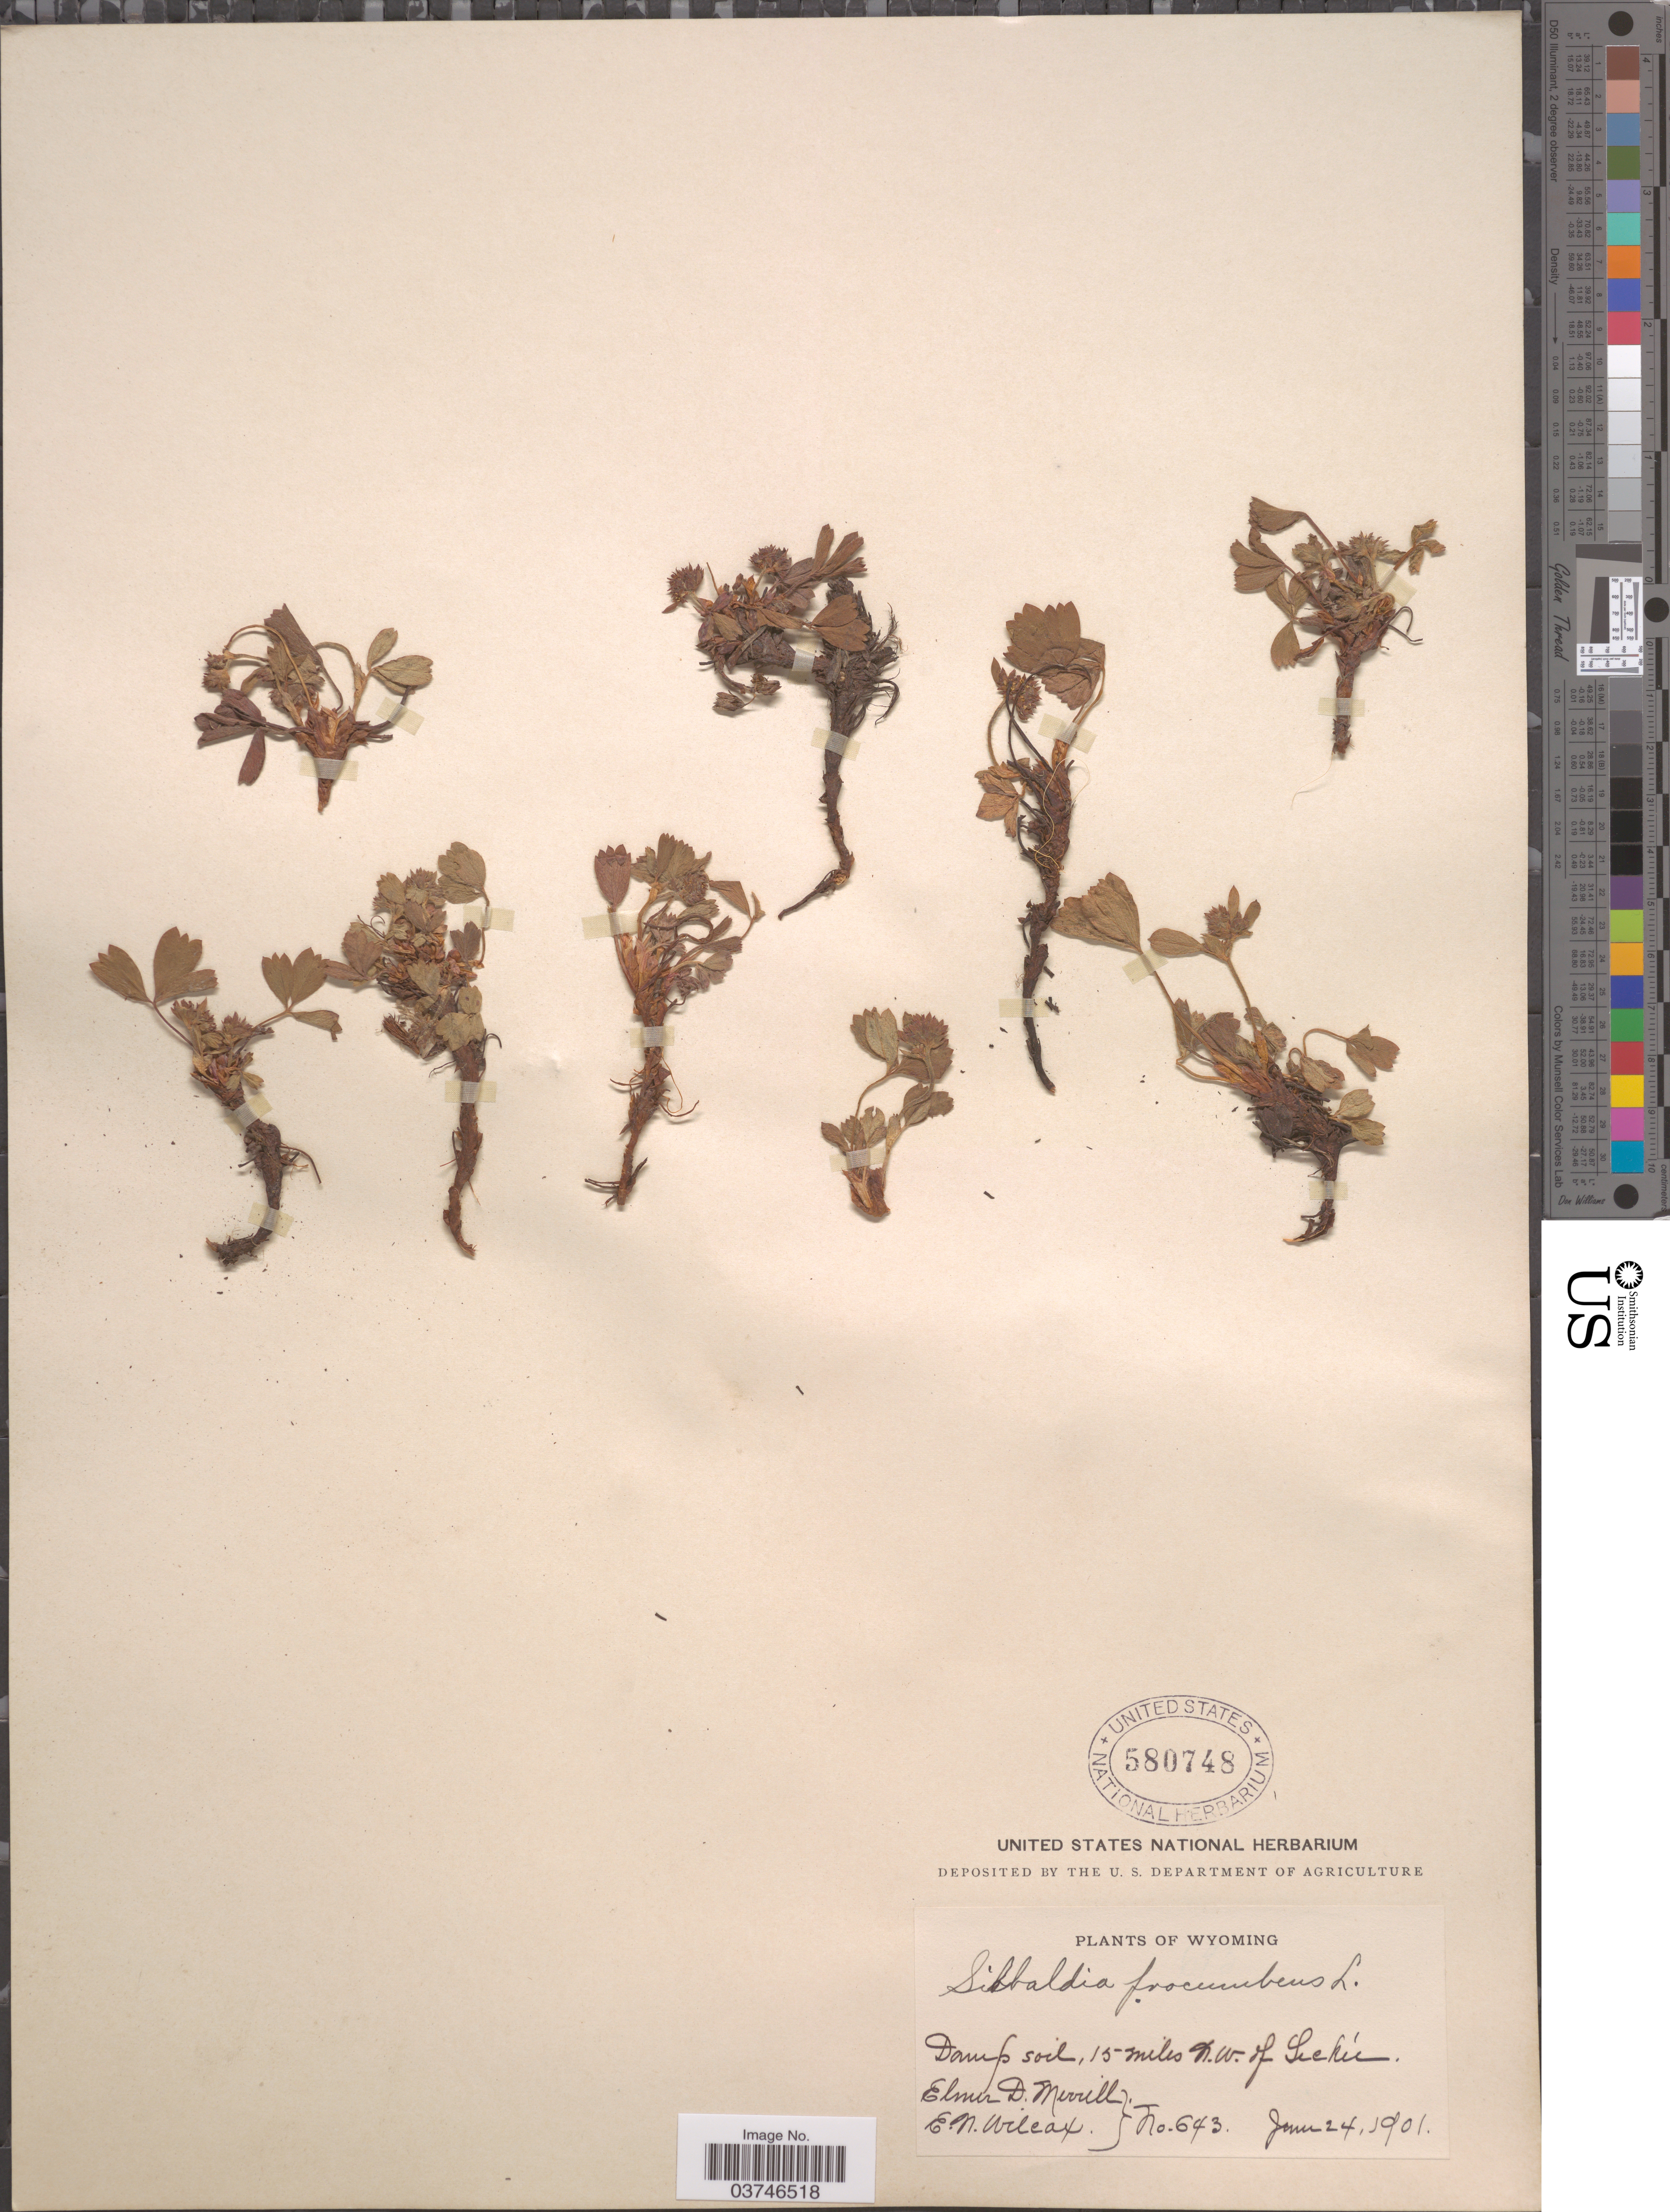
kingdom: Plantae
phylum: Tracheophyta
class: Magnoliopsida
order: Rosales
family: Rosaceae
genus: Sibbaldia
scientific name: Sibbaldia procumbens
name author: L.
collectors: E. D. Merrill & E. Wilcox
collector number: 643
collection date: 1901-06-24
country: United States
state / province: Wyoming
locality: Damp soil, 15 miles N.W. of Leckie.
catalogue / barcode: US 580748